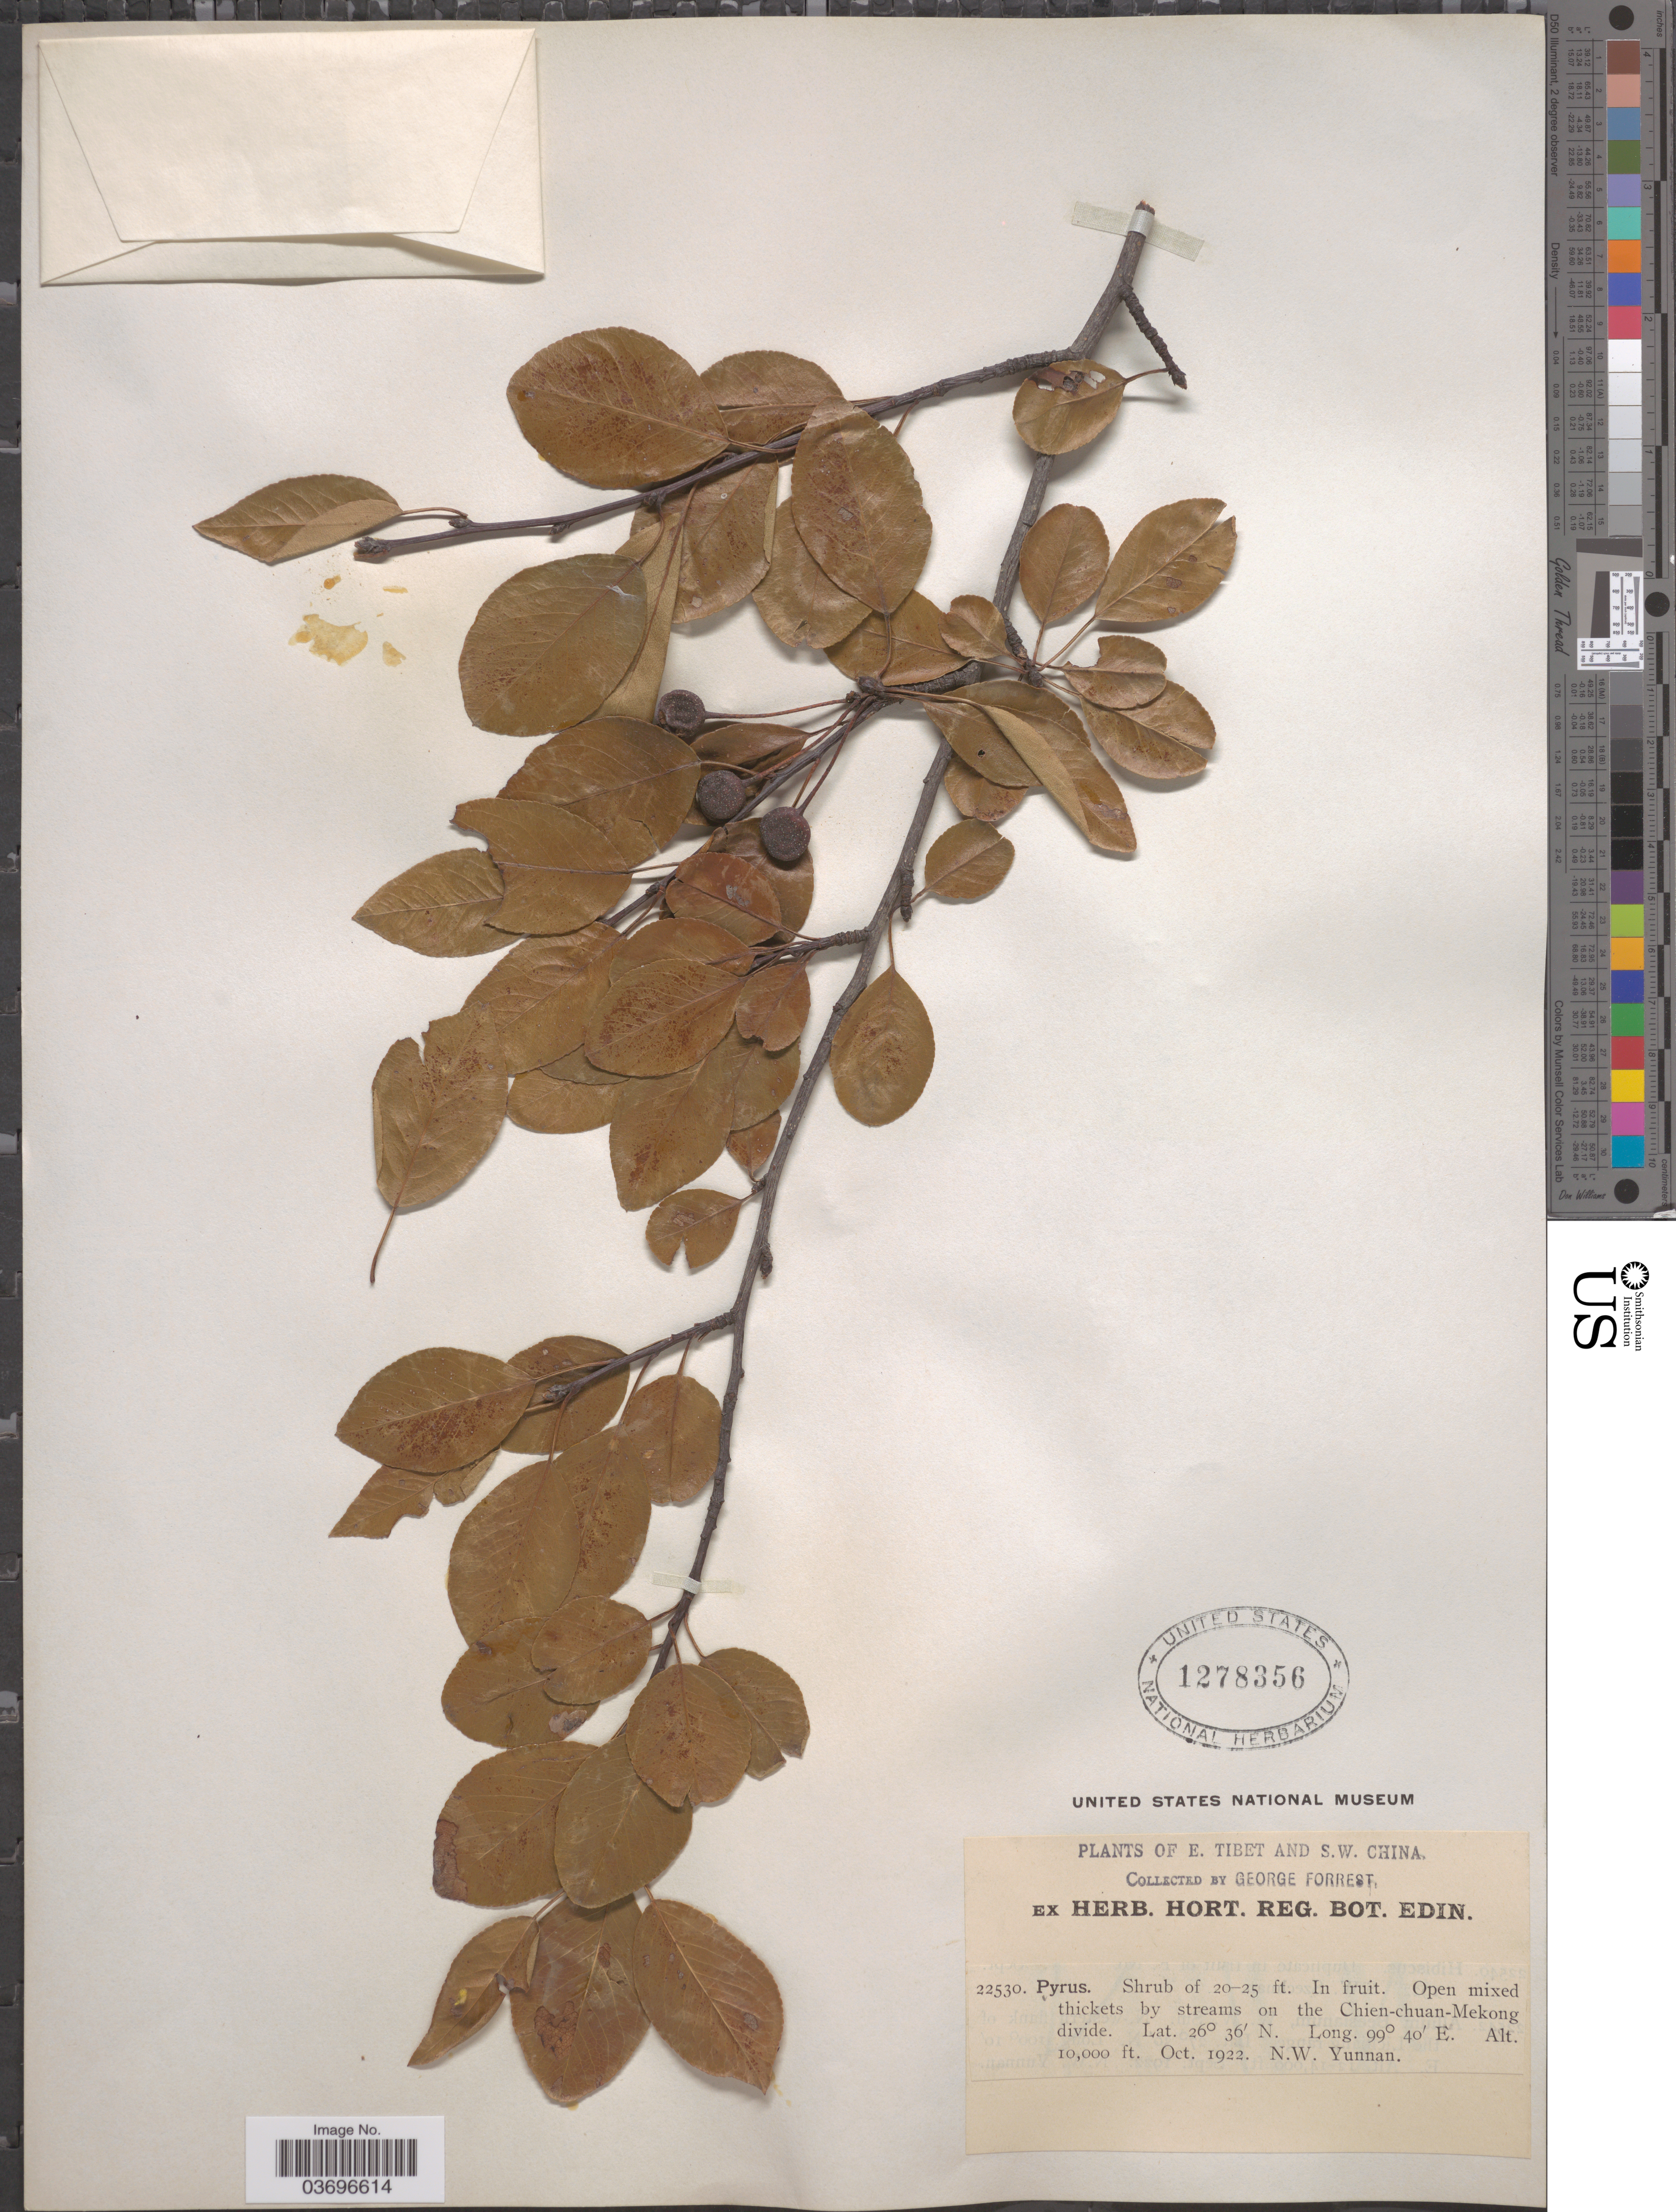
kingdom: Plantae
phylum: Tracheophyta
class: Magnoliopsida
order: Rosales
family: Rosaceae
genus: Pyrus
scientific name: Pyrus sp.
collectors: G. Forrest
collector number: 22530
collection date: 1922-10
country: China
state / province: Yunnan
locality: S. W. China. Open mixed thickets by streams on the Chien-chuan-Mekong divide. N.W. Yunnan.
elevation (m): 3048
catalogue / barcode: US 1278356